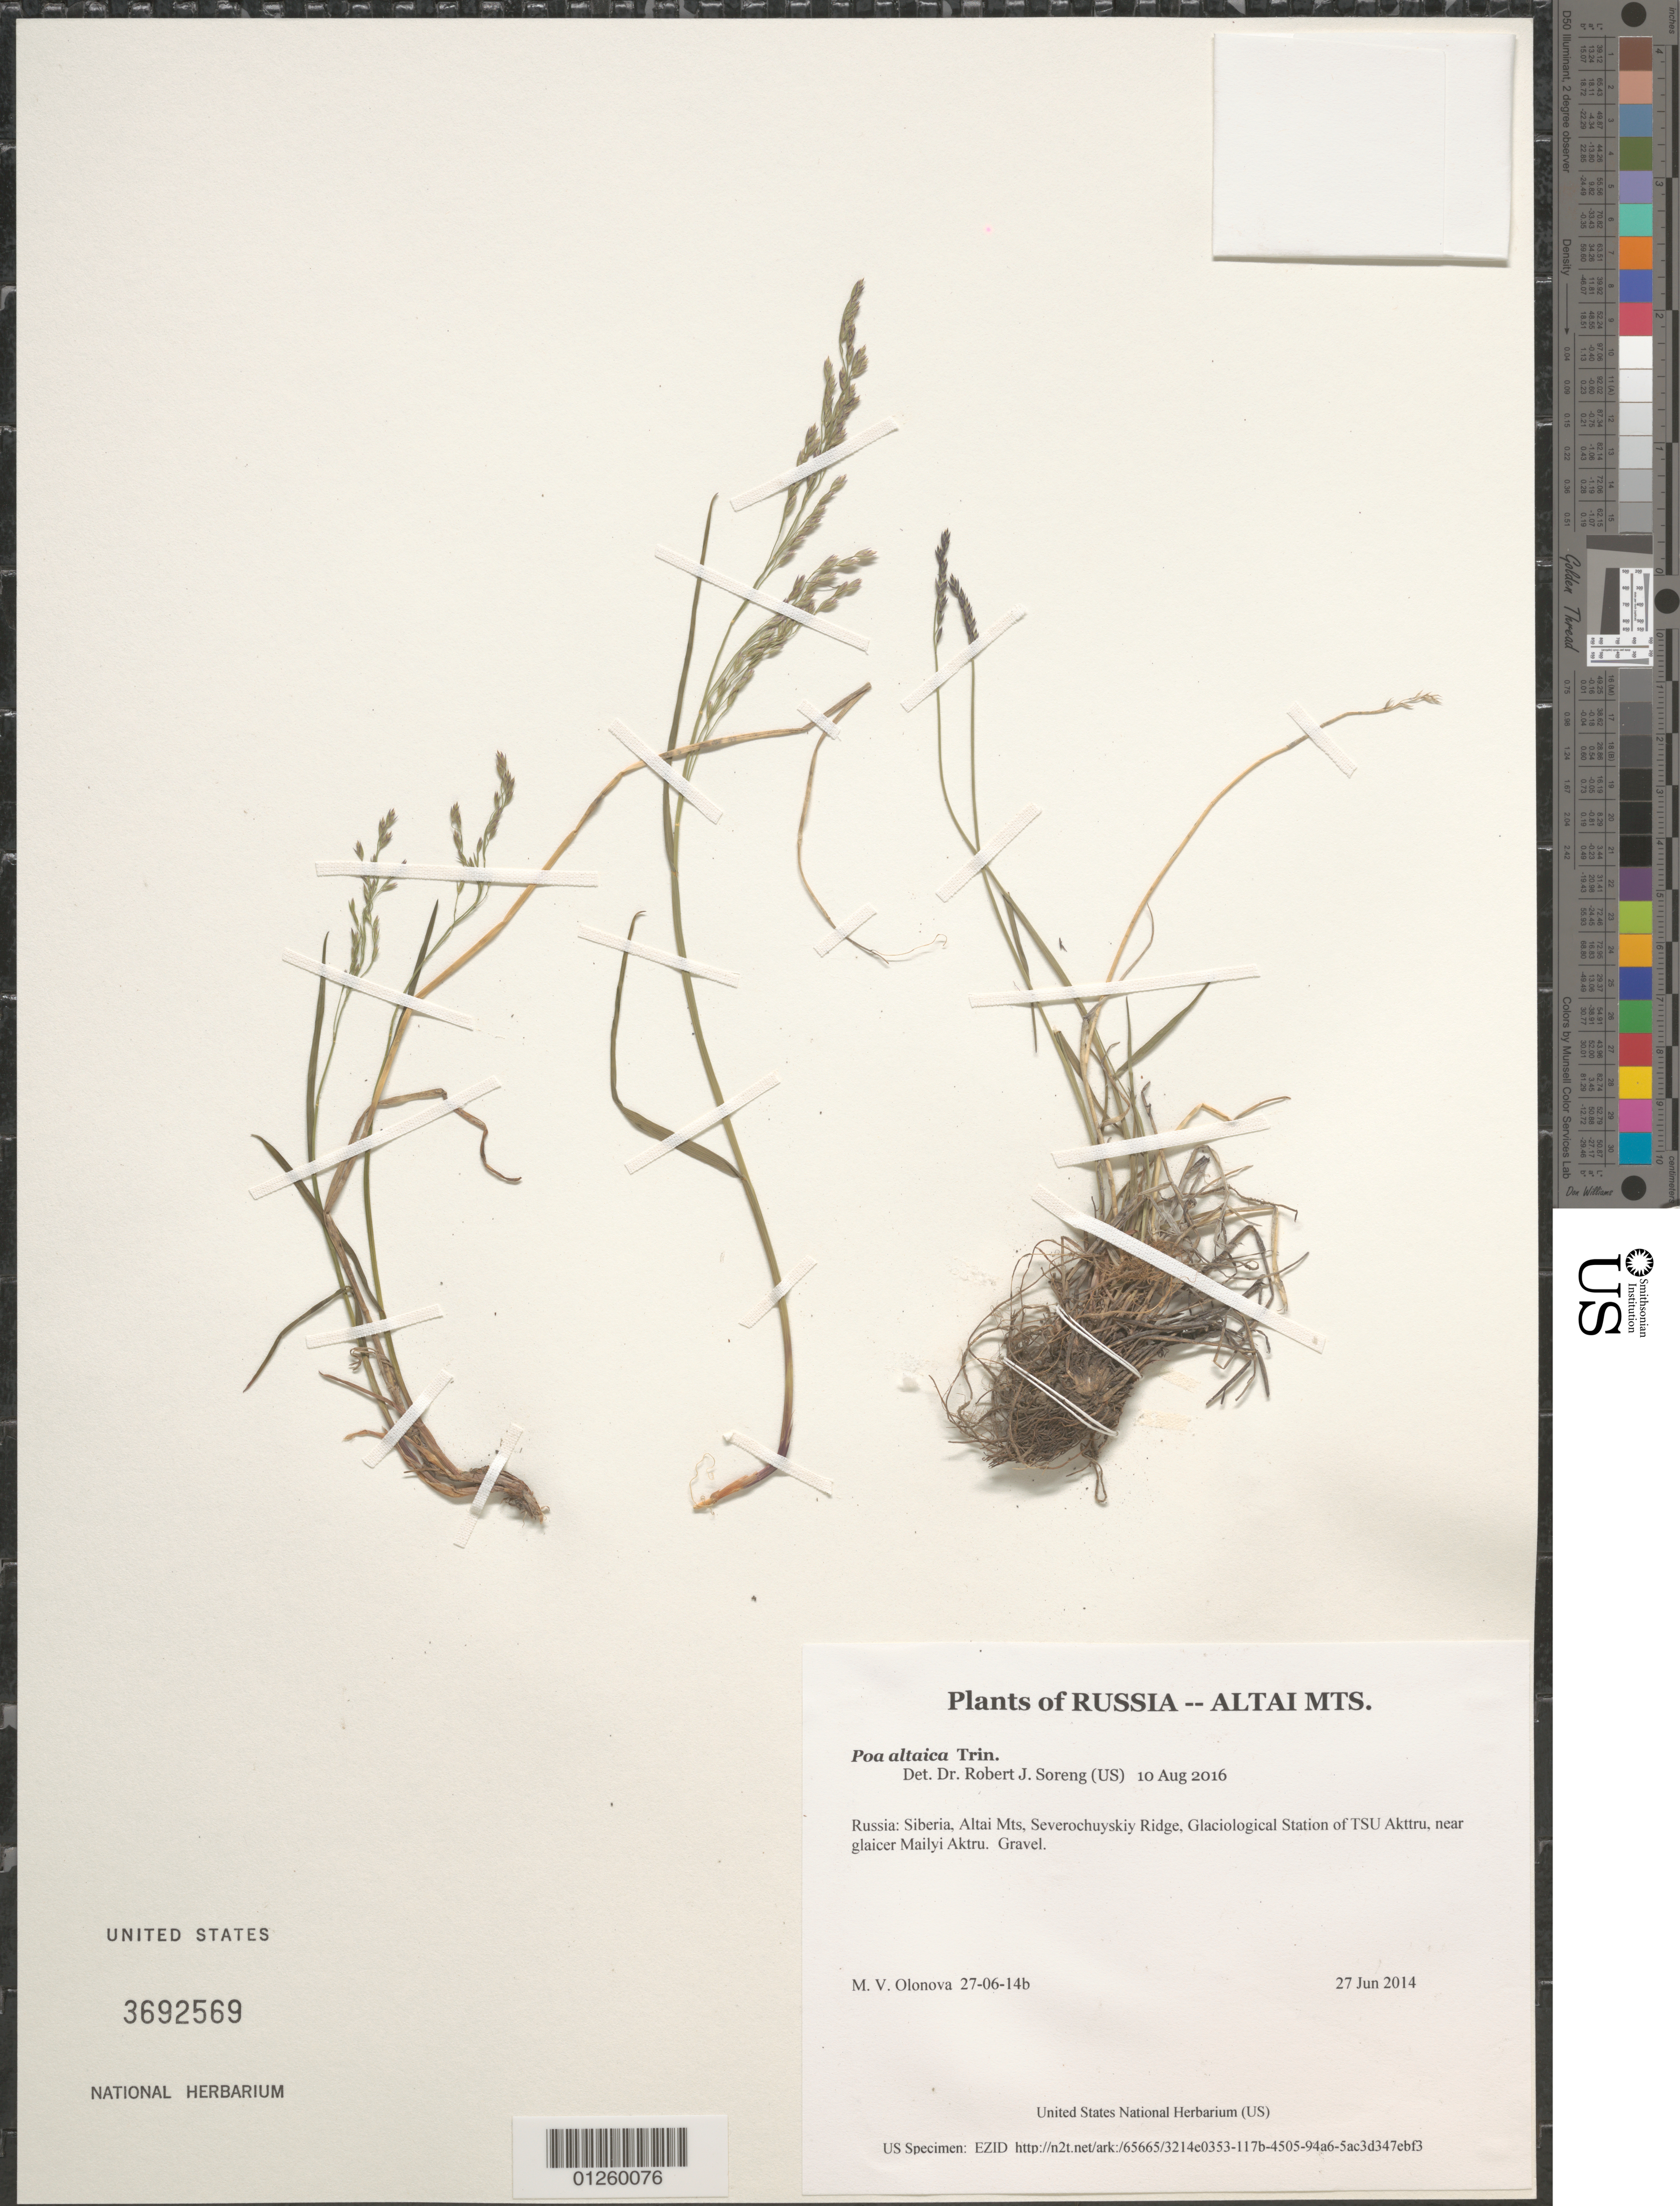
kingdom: Plantae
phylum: Tracheophyta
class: Liliopsida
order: Poales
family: Poaceae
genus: Poa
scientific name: Poa altaica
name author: Trin.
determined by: Soreng, Robert J., Research Associate (BOT), Smithsonian Institution - National Museum of Natural History (UNITED STATES)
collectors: M. V. Olonova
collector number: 27-06-14b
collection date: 2014-06-27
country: Russian Federation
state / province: Altai Republic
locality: Siberia, Altai Mts, Severochuyskiy Ridge, Glaciological Station of TSU Akttru, near glaicer Mailyi Aktru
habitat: Gravel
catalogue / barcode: US 3692569